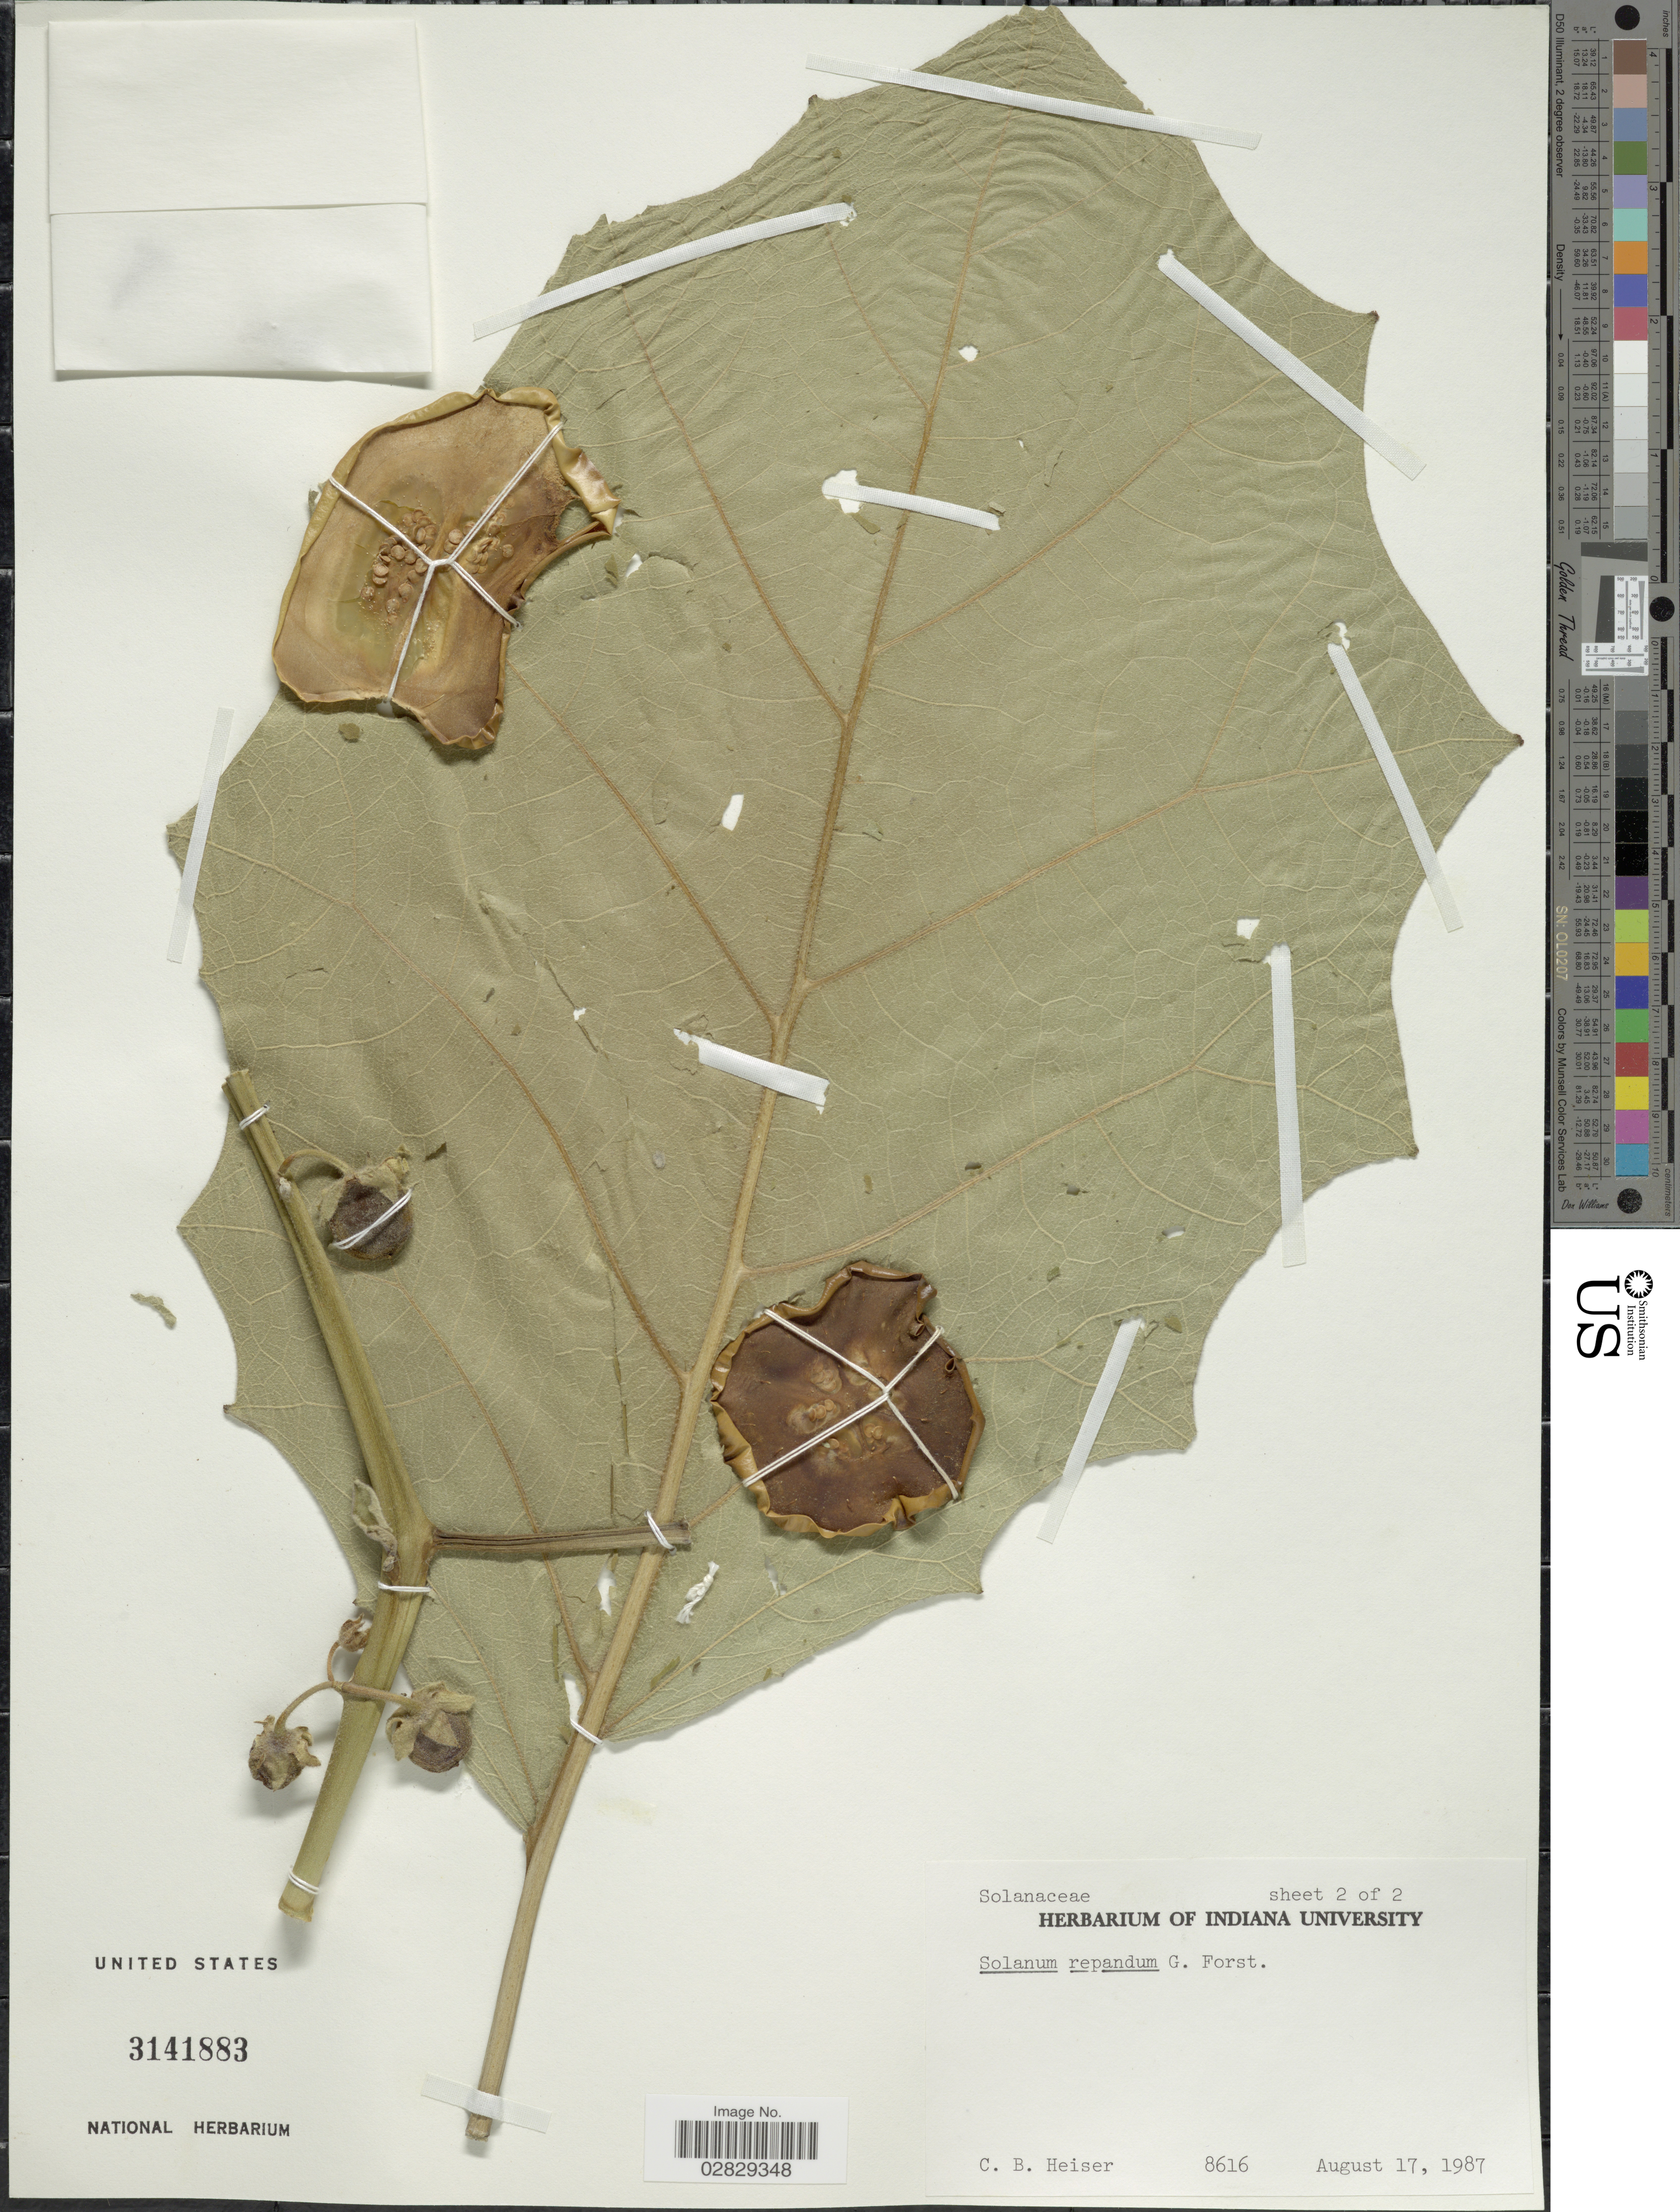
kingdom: Plantae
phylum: Tracheophyta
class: Magnoliopsida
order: Solanales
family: Solanaceae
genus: Solanum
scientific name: Solanum repandum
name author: G. Forst.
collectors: C. B. Heiser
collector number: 8616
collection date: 1987-08-17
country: United States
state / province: Indiana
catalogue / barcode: US 3141883